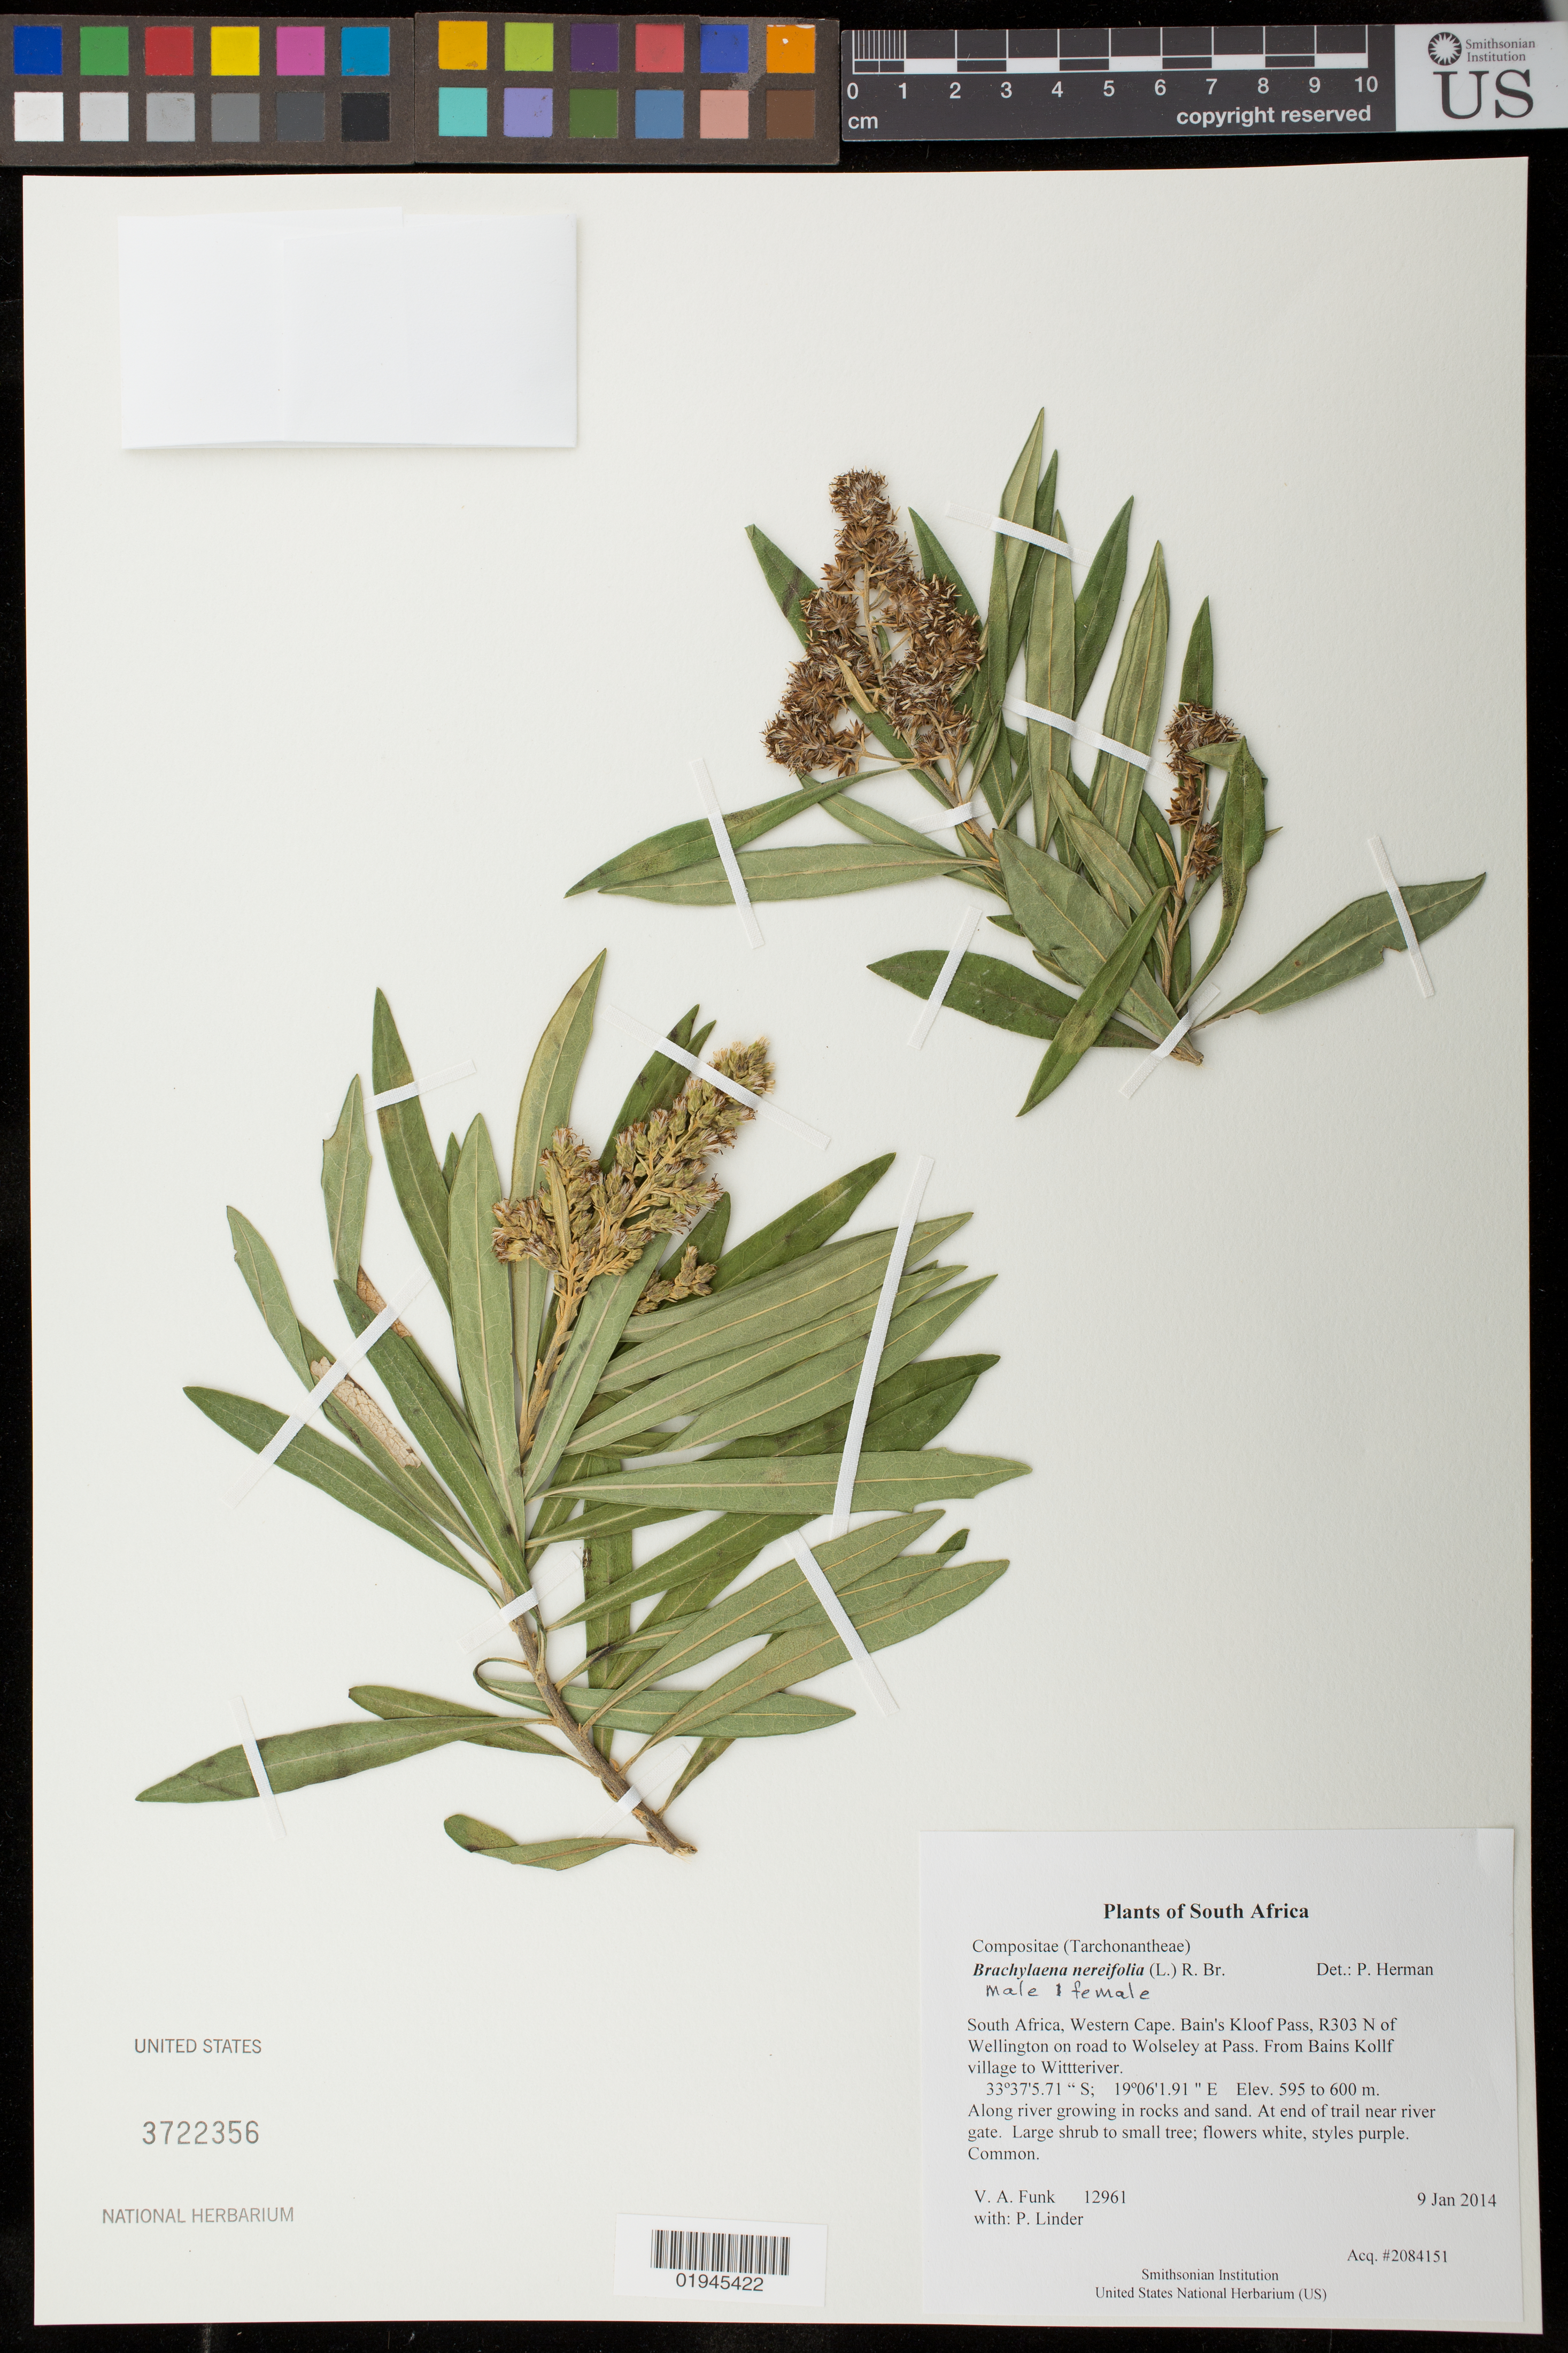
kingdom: Plantae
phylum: Tracheophyta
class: Magnoliopsida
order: Asterales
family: Asteraceae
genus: Brachylaena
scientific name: Brachylaena neriifolia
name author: (L.) R. Br.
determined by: Herman, P.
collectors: P. Linder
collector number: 12961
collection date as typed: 9 Jan 2014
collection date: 2014-01-09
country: South Africa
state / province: Western Cape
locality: Bain's Kloof Pass, R303 N of Wellington on road to Wolseley at Pass. From Bains Kloof village to Wittteriver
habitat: Along river growing in rocks and sand. At end of trail near river gate.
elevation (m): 595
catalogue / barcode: US 3722356